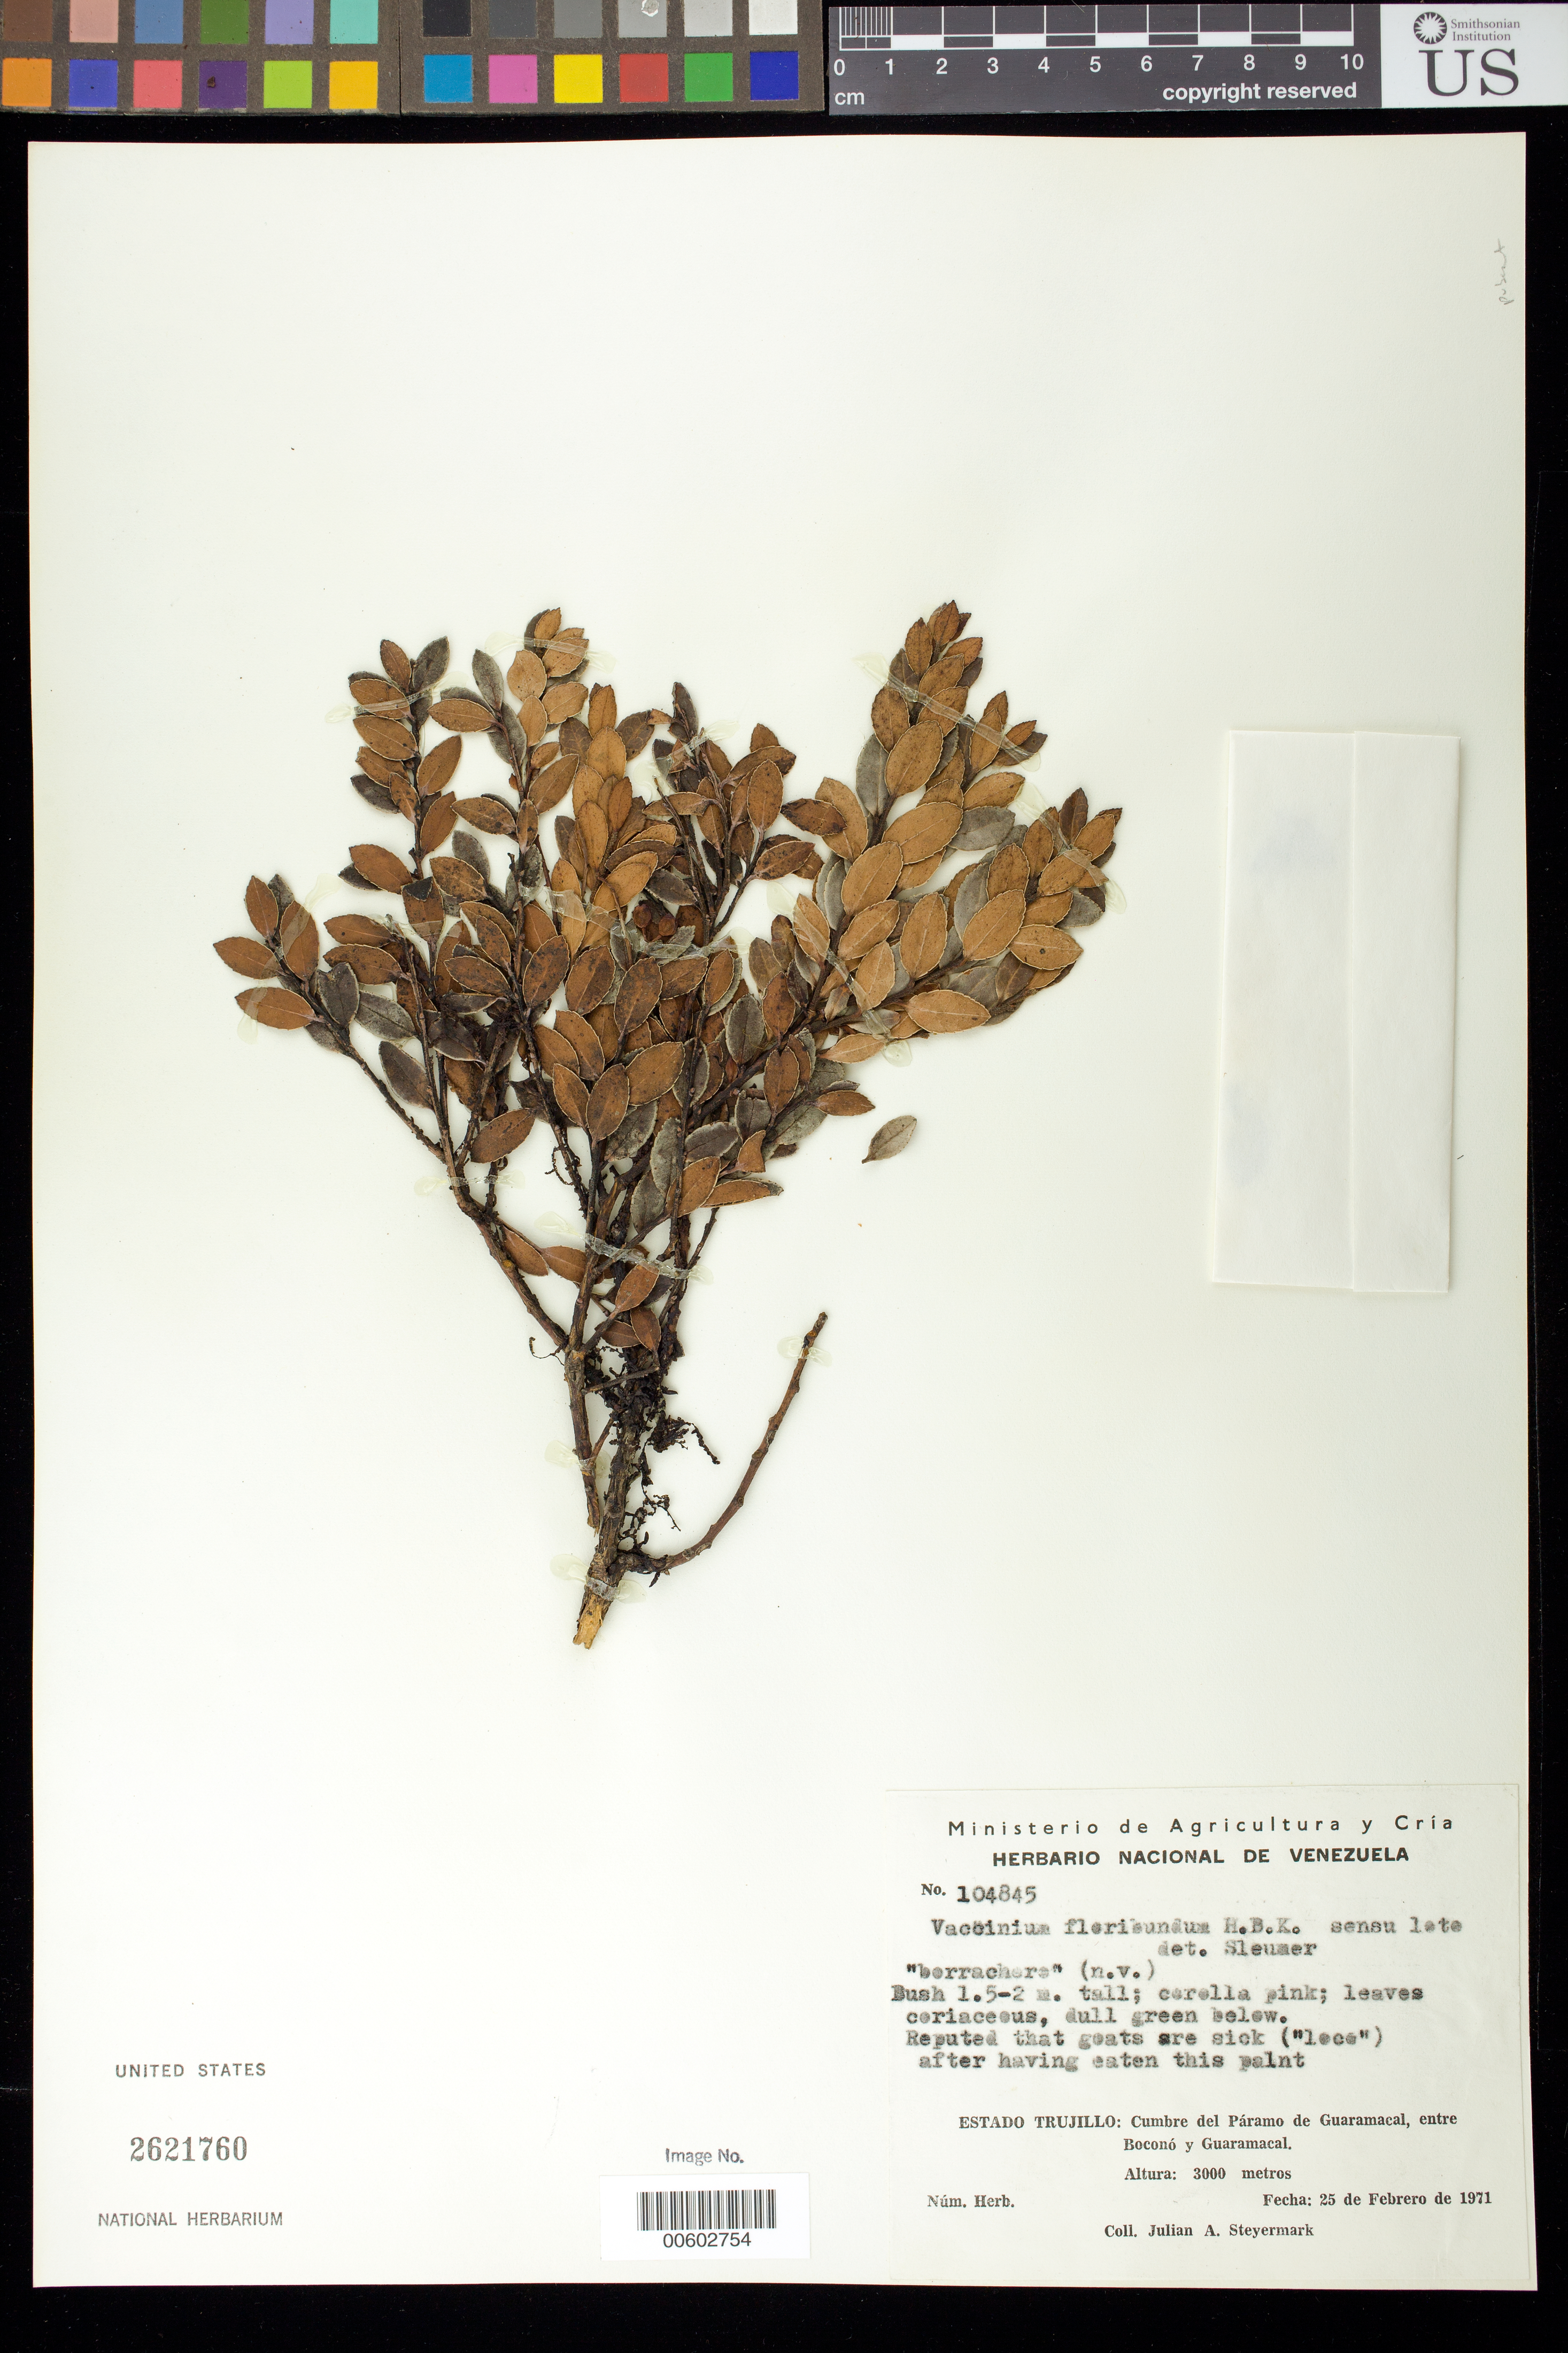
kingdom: Plantae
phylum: Tracheophyta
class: Magnoliopsida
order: Ericales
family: Ericaceae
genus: Vaccinium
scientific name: Vaccinium floribundum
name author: Kunth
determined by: Dorr, L. J., (BOT), Smithsonian Institution - National Museum of Natural History (UNITED STATES)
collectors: J. Steyermark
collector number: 104845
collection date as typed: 25 Feb 1971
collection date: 1971-02-25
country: Venezuela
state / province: Trujillo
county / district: Boconó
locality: Cumbre del Páramo de Guaramacal, entre Boconó y Guaramacal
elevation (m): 3000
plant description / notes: Common name: Borrachere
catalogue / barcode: US 2621760